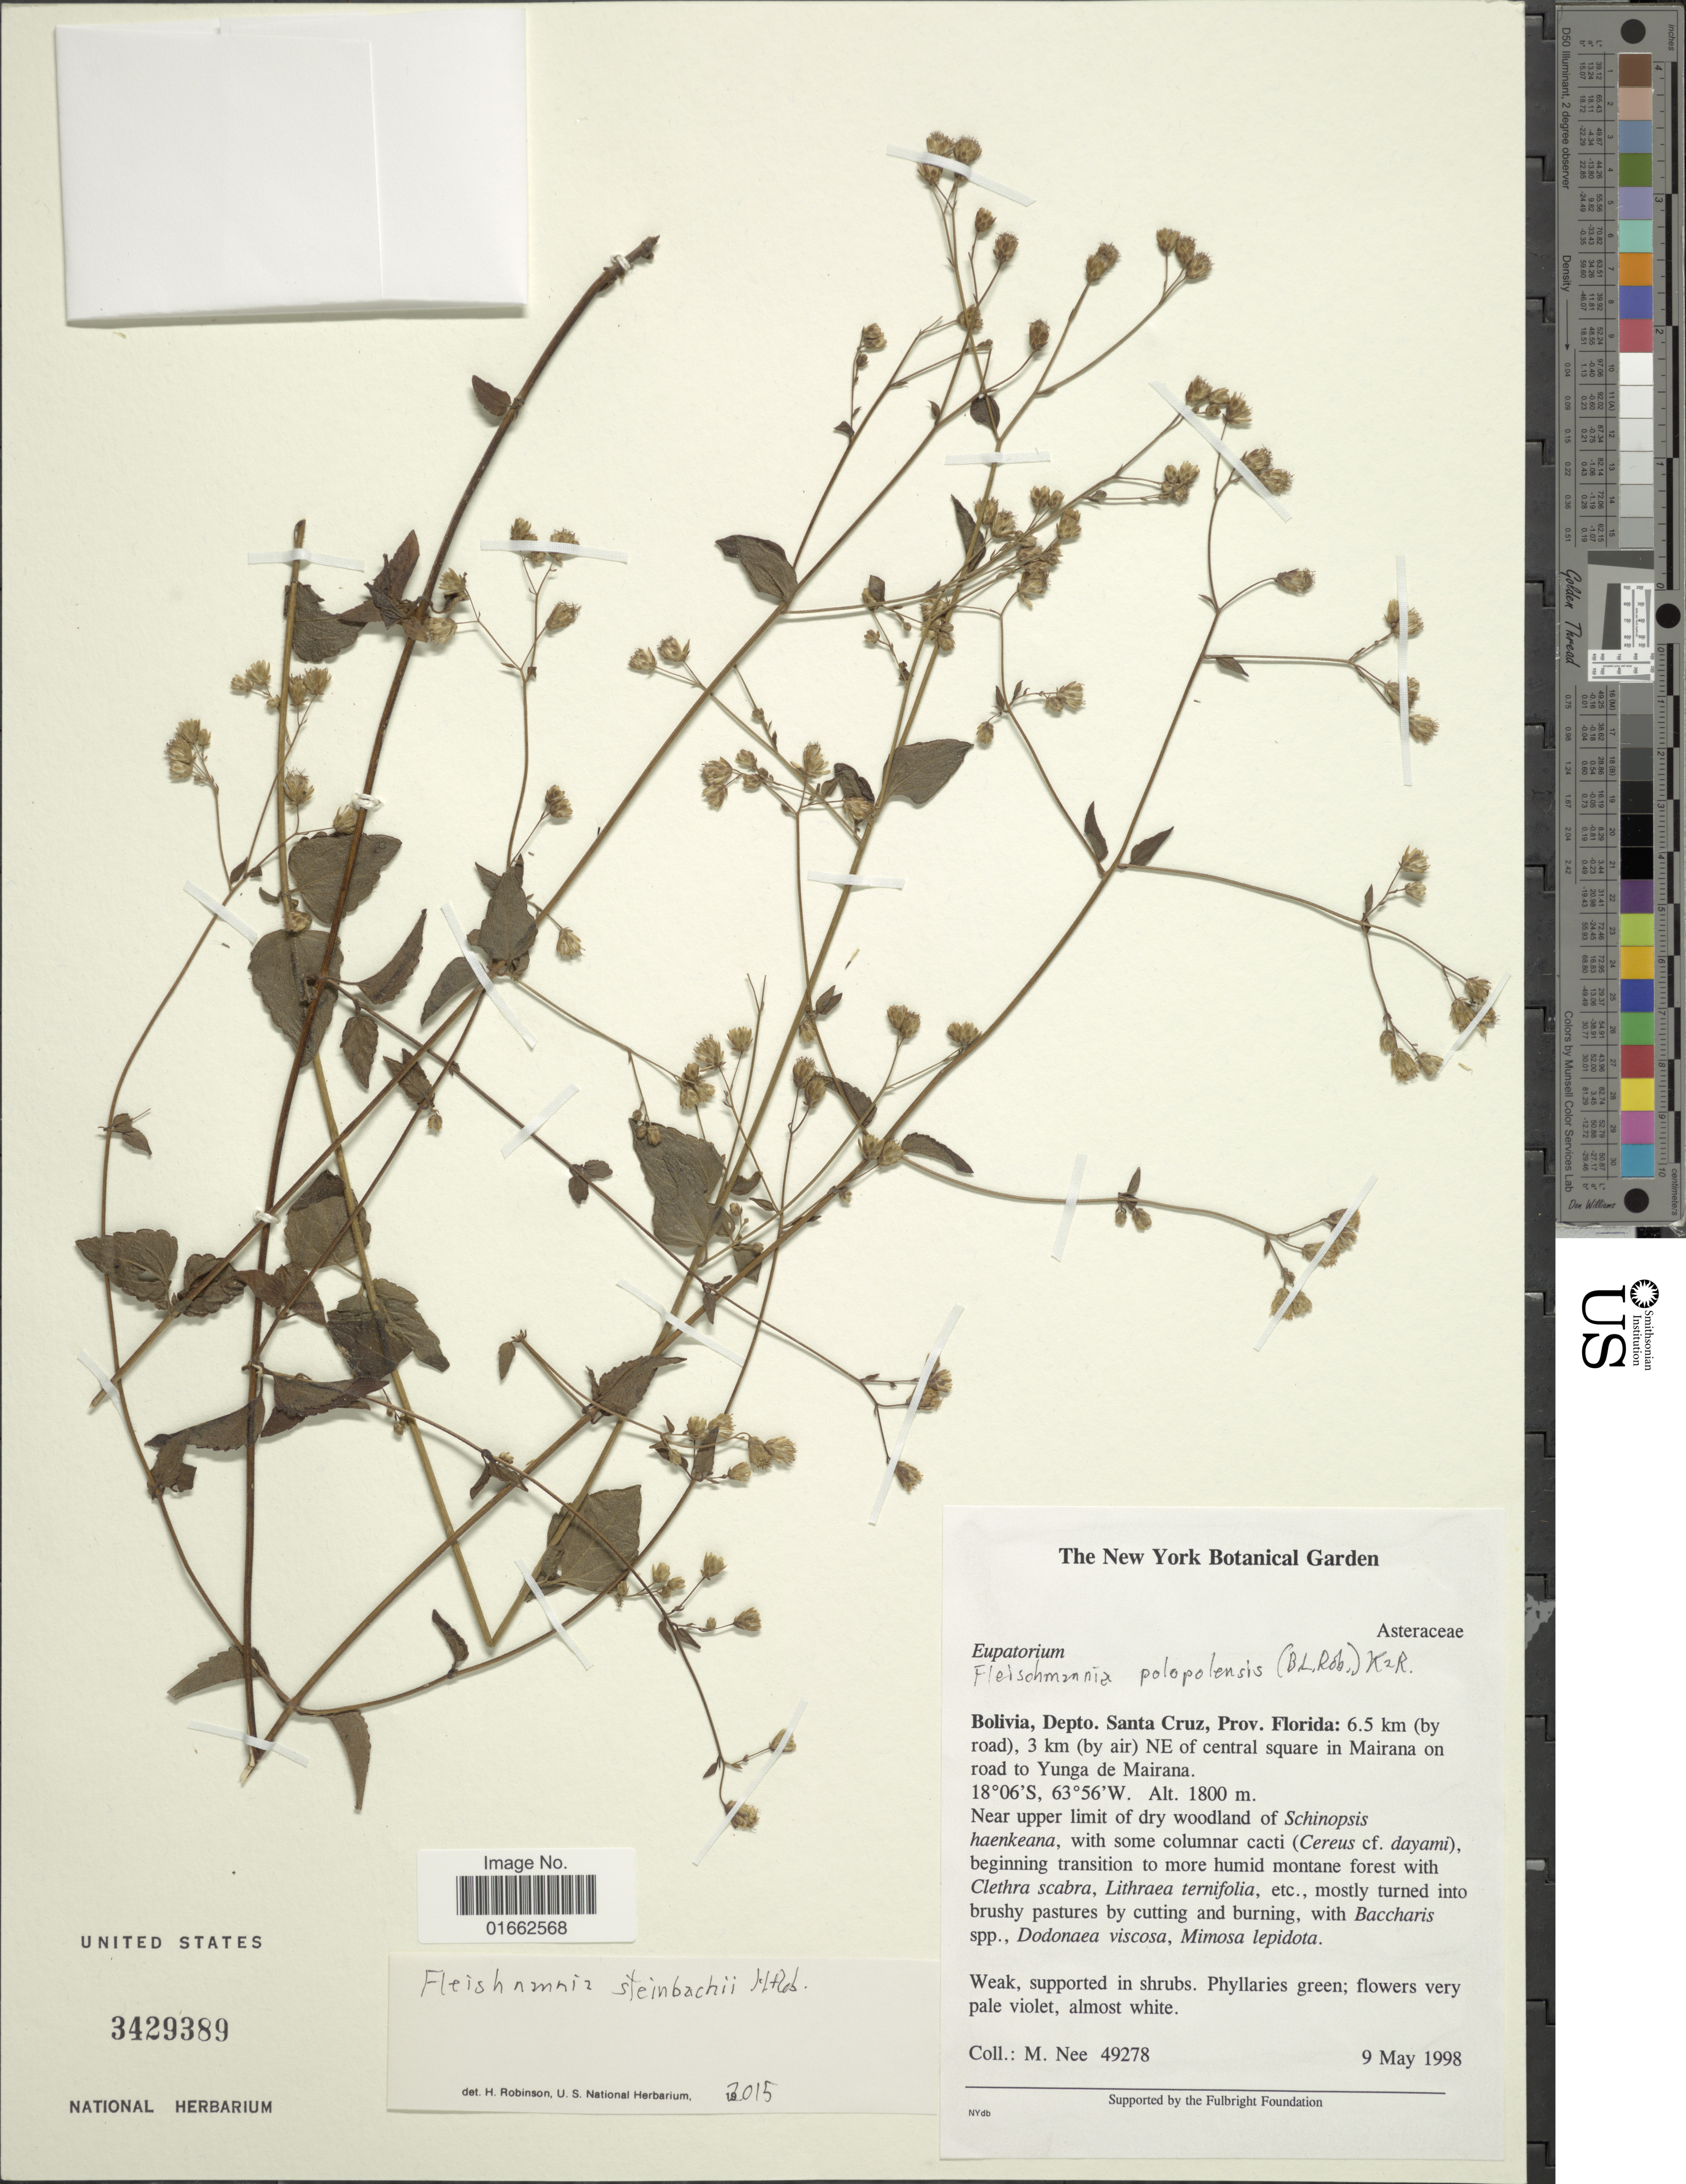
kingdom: Plantae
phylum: Tracheophyta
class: Magnoliopsida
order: Asterales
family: Asteraceae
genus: Fleischmannia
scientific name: Fleischmannia steinbachii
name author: H. Rob.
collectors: M. Nee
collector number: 49278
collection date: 1998-05-09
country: Bolivia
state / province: Santa Cruz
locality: Prov. Florida: 6.5 km (by road), 3 km (by air) NE of central square in Mairana on road to Yunga de Mairana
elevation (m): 1800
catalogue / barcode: US 3429389